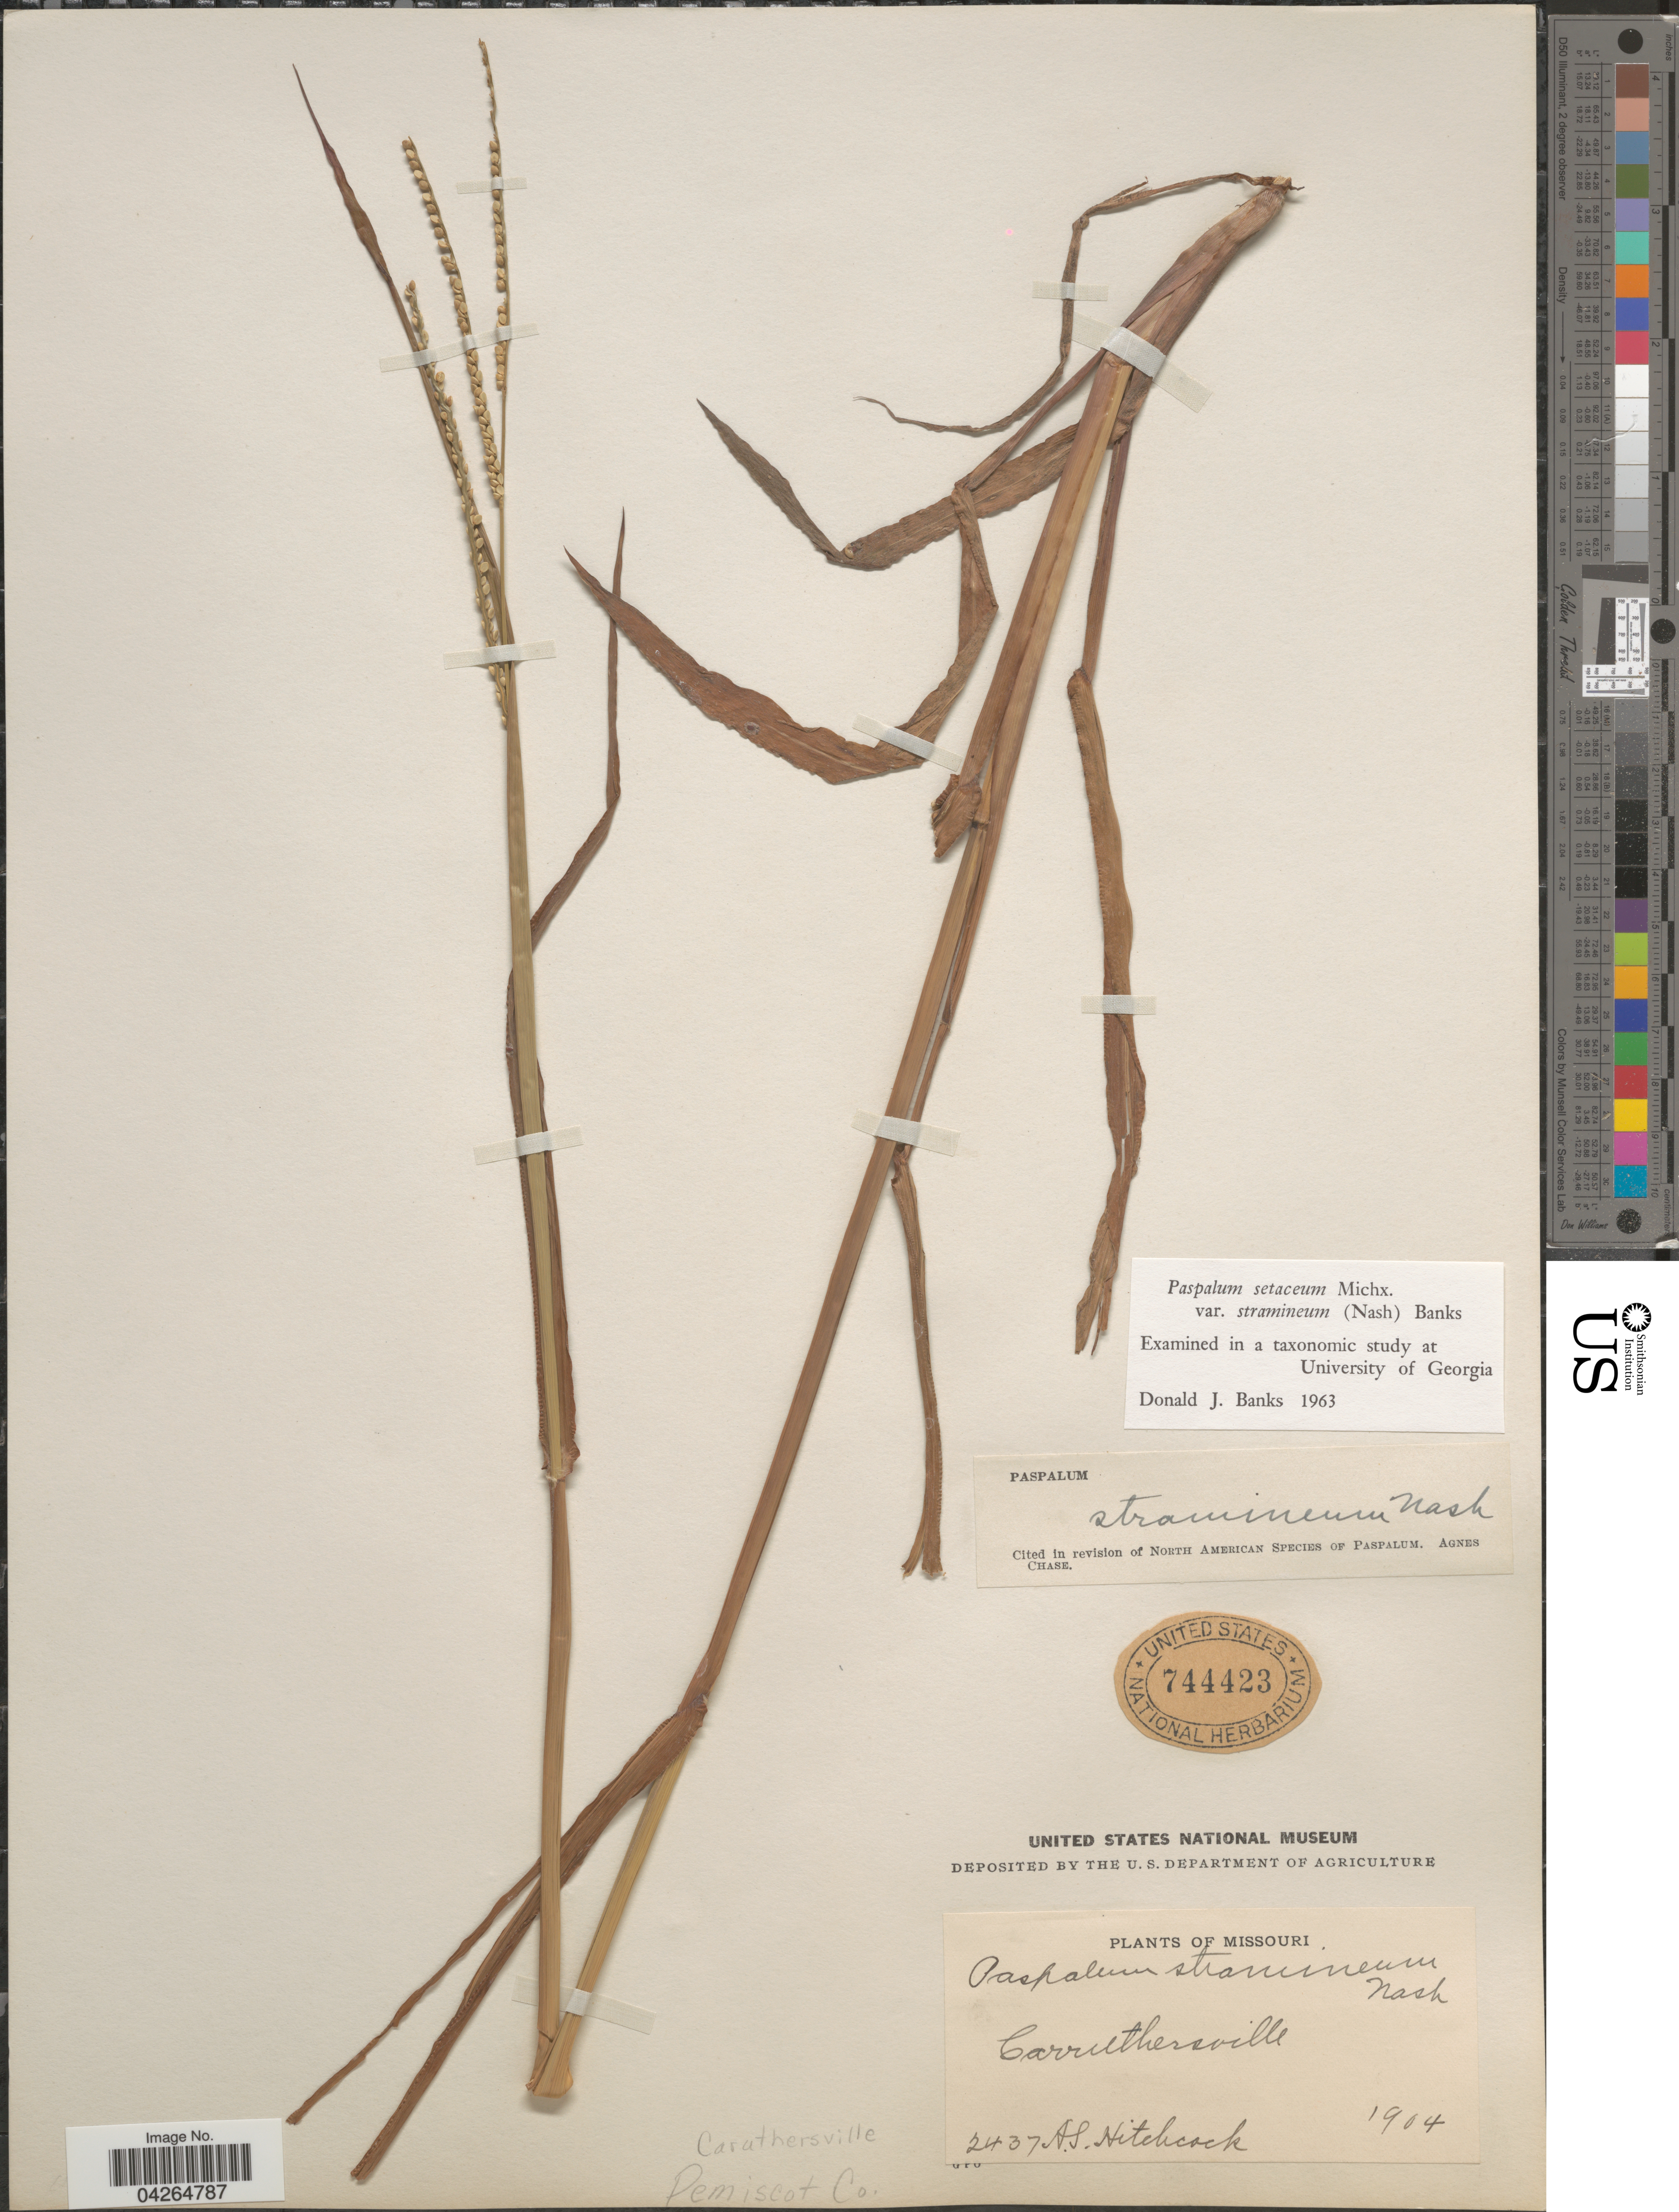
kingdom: Plantae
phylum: Tracheophyta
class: Liliopsida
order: Poales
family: Poaceae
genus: Paspalum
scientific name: Paspalum setaceum var. stramineum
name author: (Nash) D.J. Banks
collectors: A. S. Hitchcock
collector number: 2437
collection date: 1904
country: United States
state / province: Missouri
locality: Carruthersville. Caruthersville. Pemiscot Co.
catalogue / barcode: US 744423